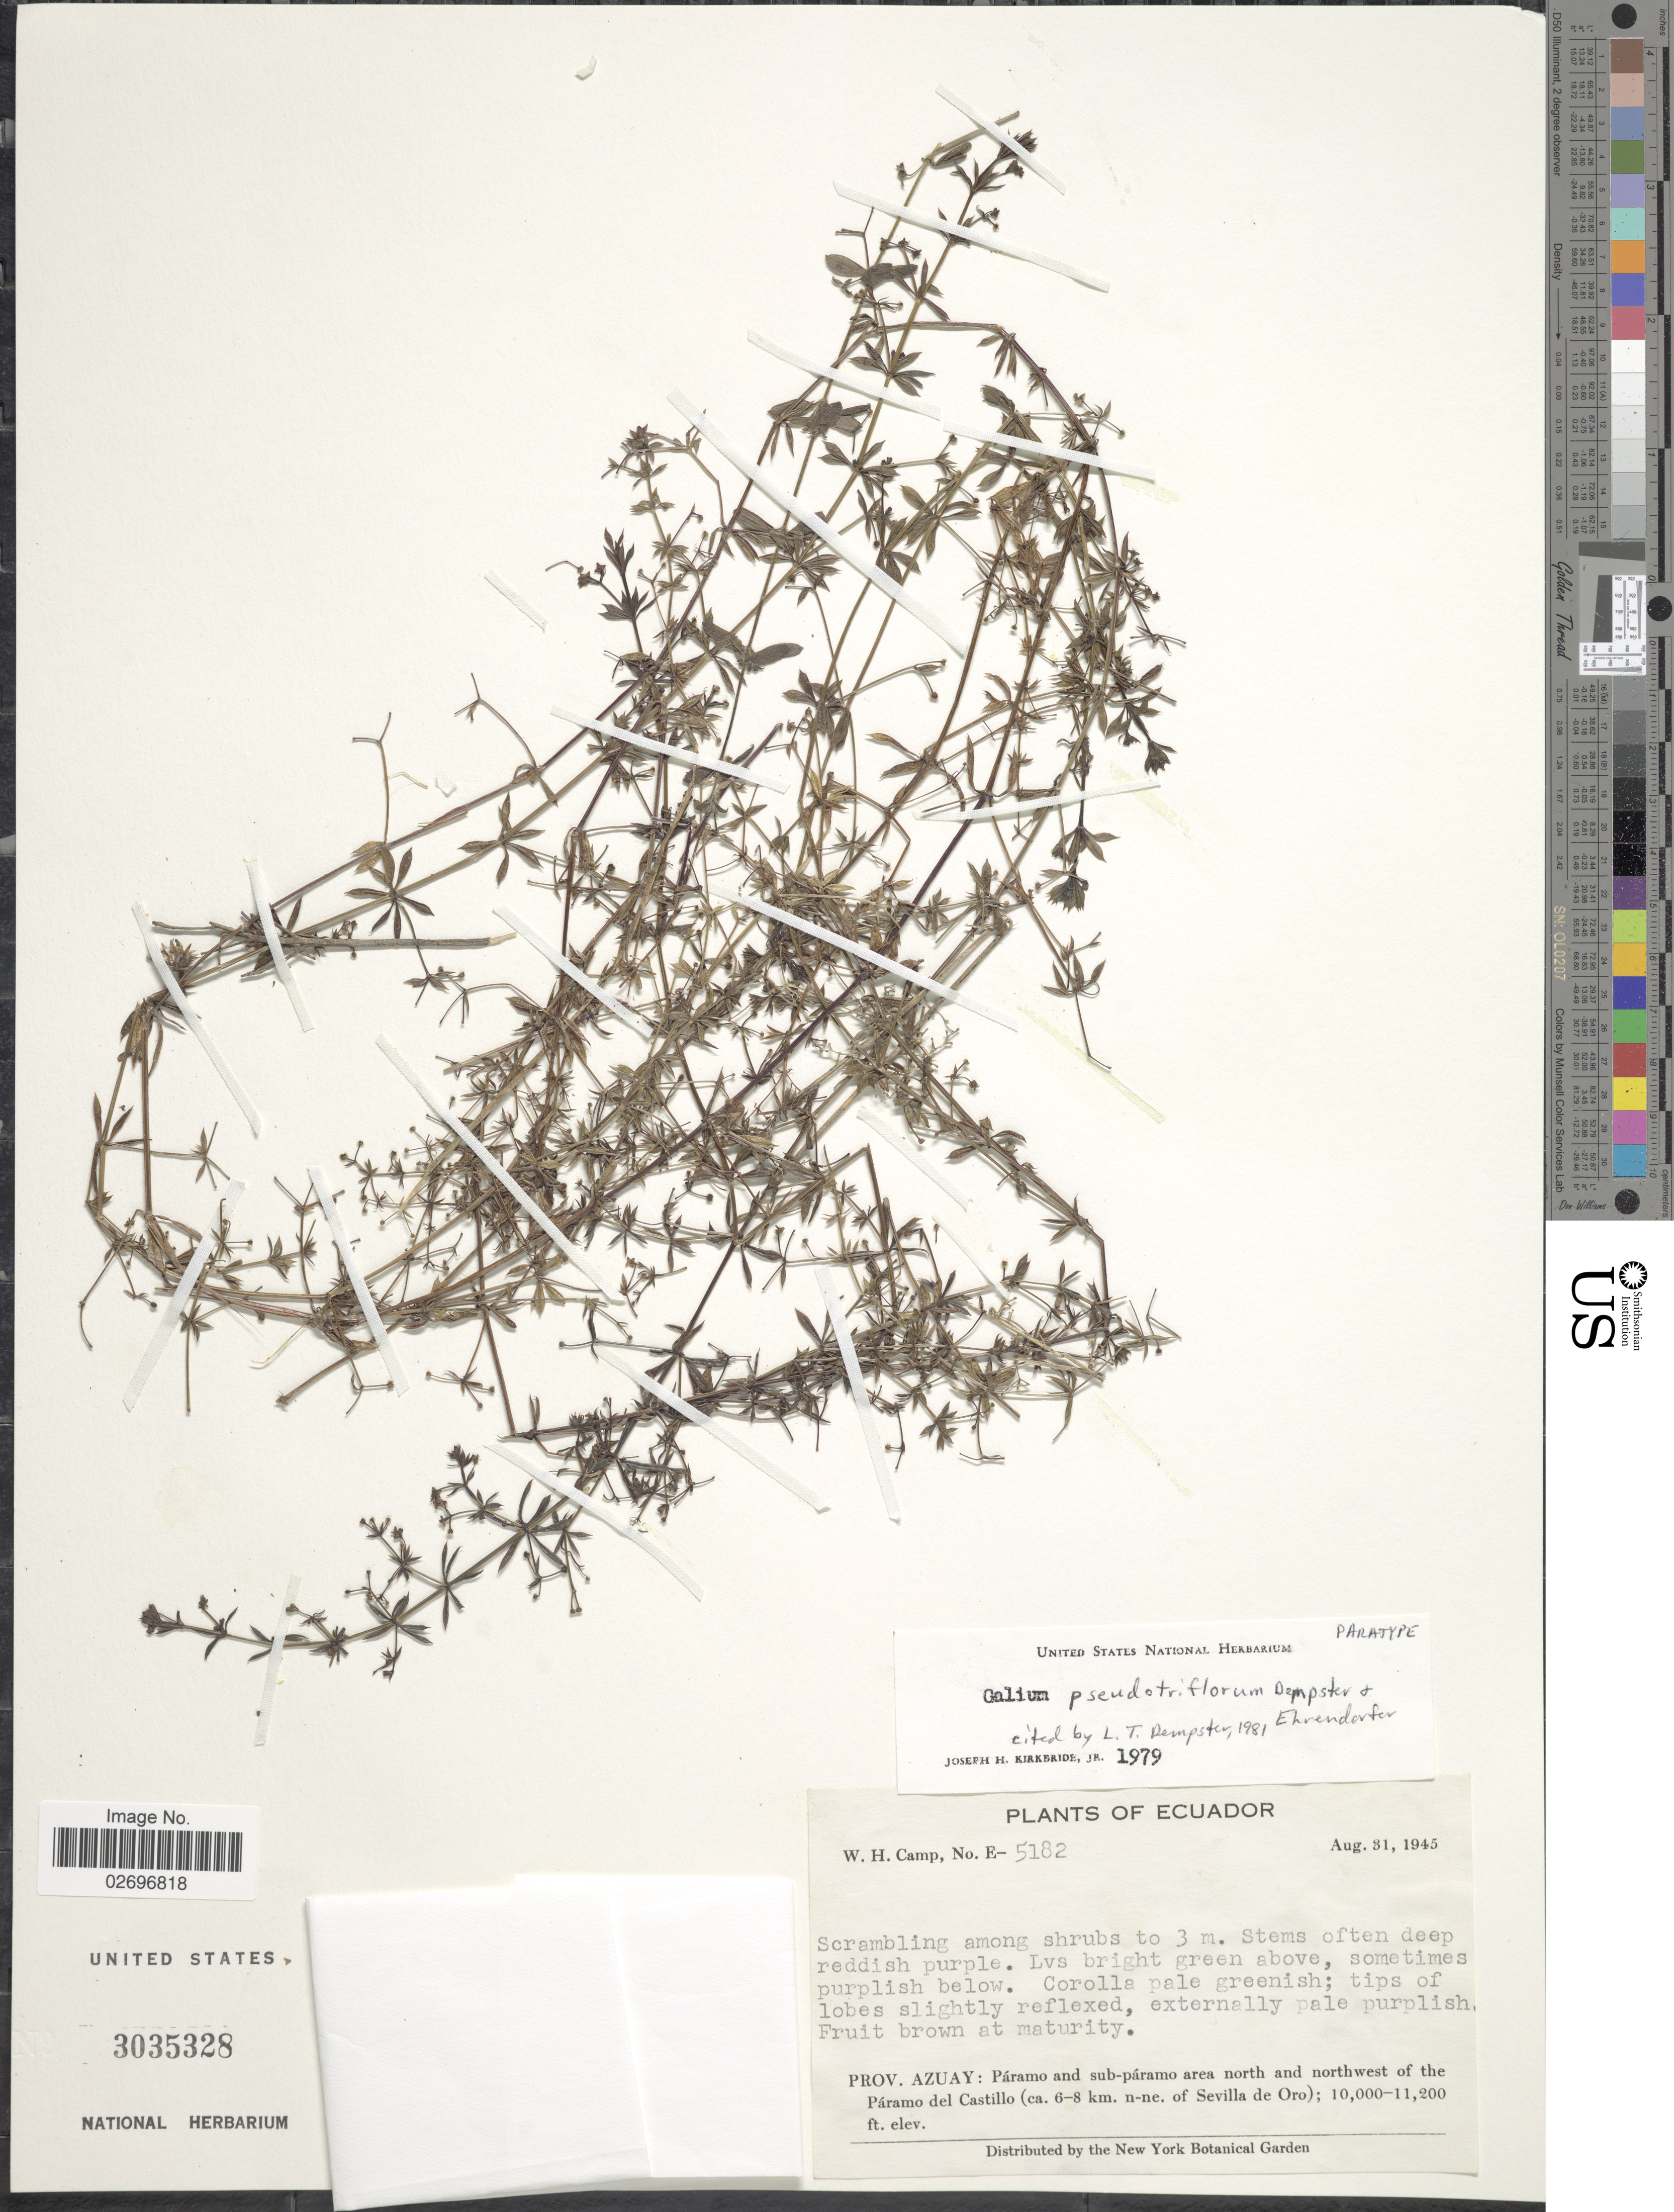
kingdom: Plantae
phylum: Tracheophyta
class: Magnoliopsida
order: Gentianales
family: Rubiaceae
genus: Galium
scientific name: Galium pseudotriflorum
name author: Dempster & Ehrend.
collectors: W. H. Camp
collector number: E-5182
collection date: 1945-08-31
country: Ecuador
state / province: Azuay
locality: Páramo and sub-páramo area north and northwest of the Páramo del Castillo (ca. 6-8 km n-ne. of Sevilla de Oro)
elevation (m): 3048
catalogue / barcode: US 3035328